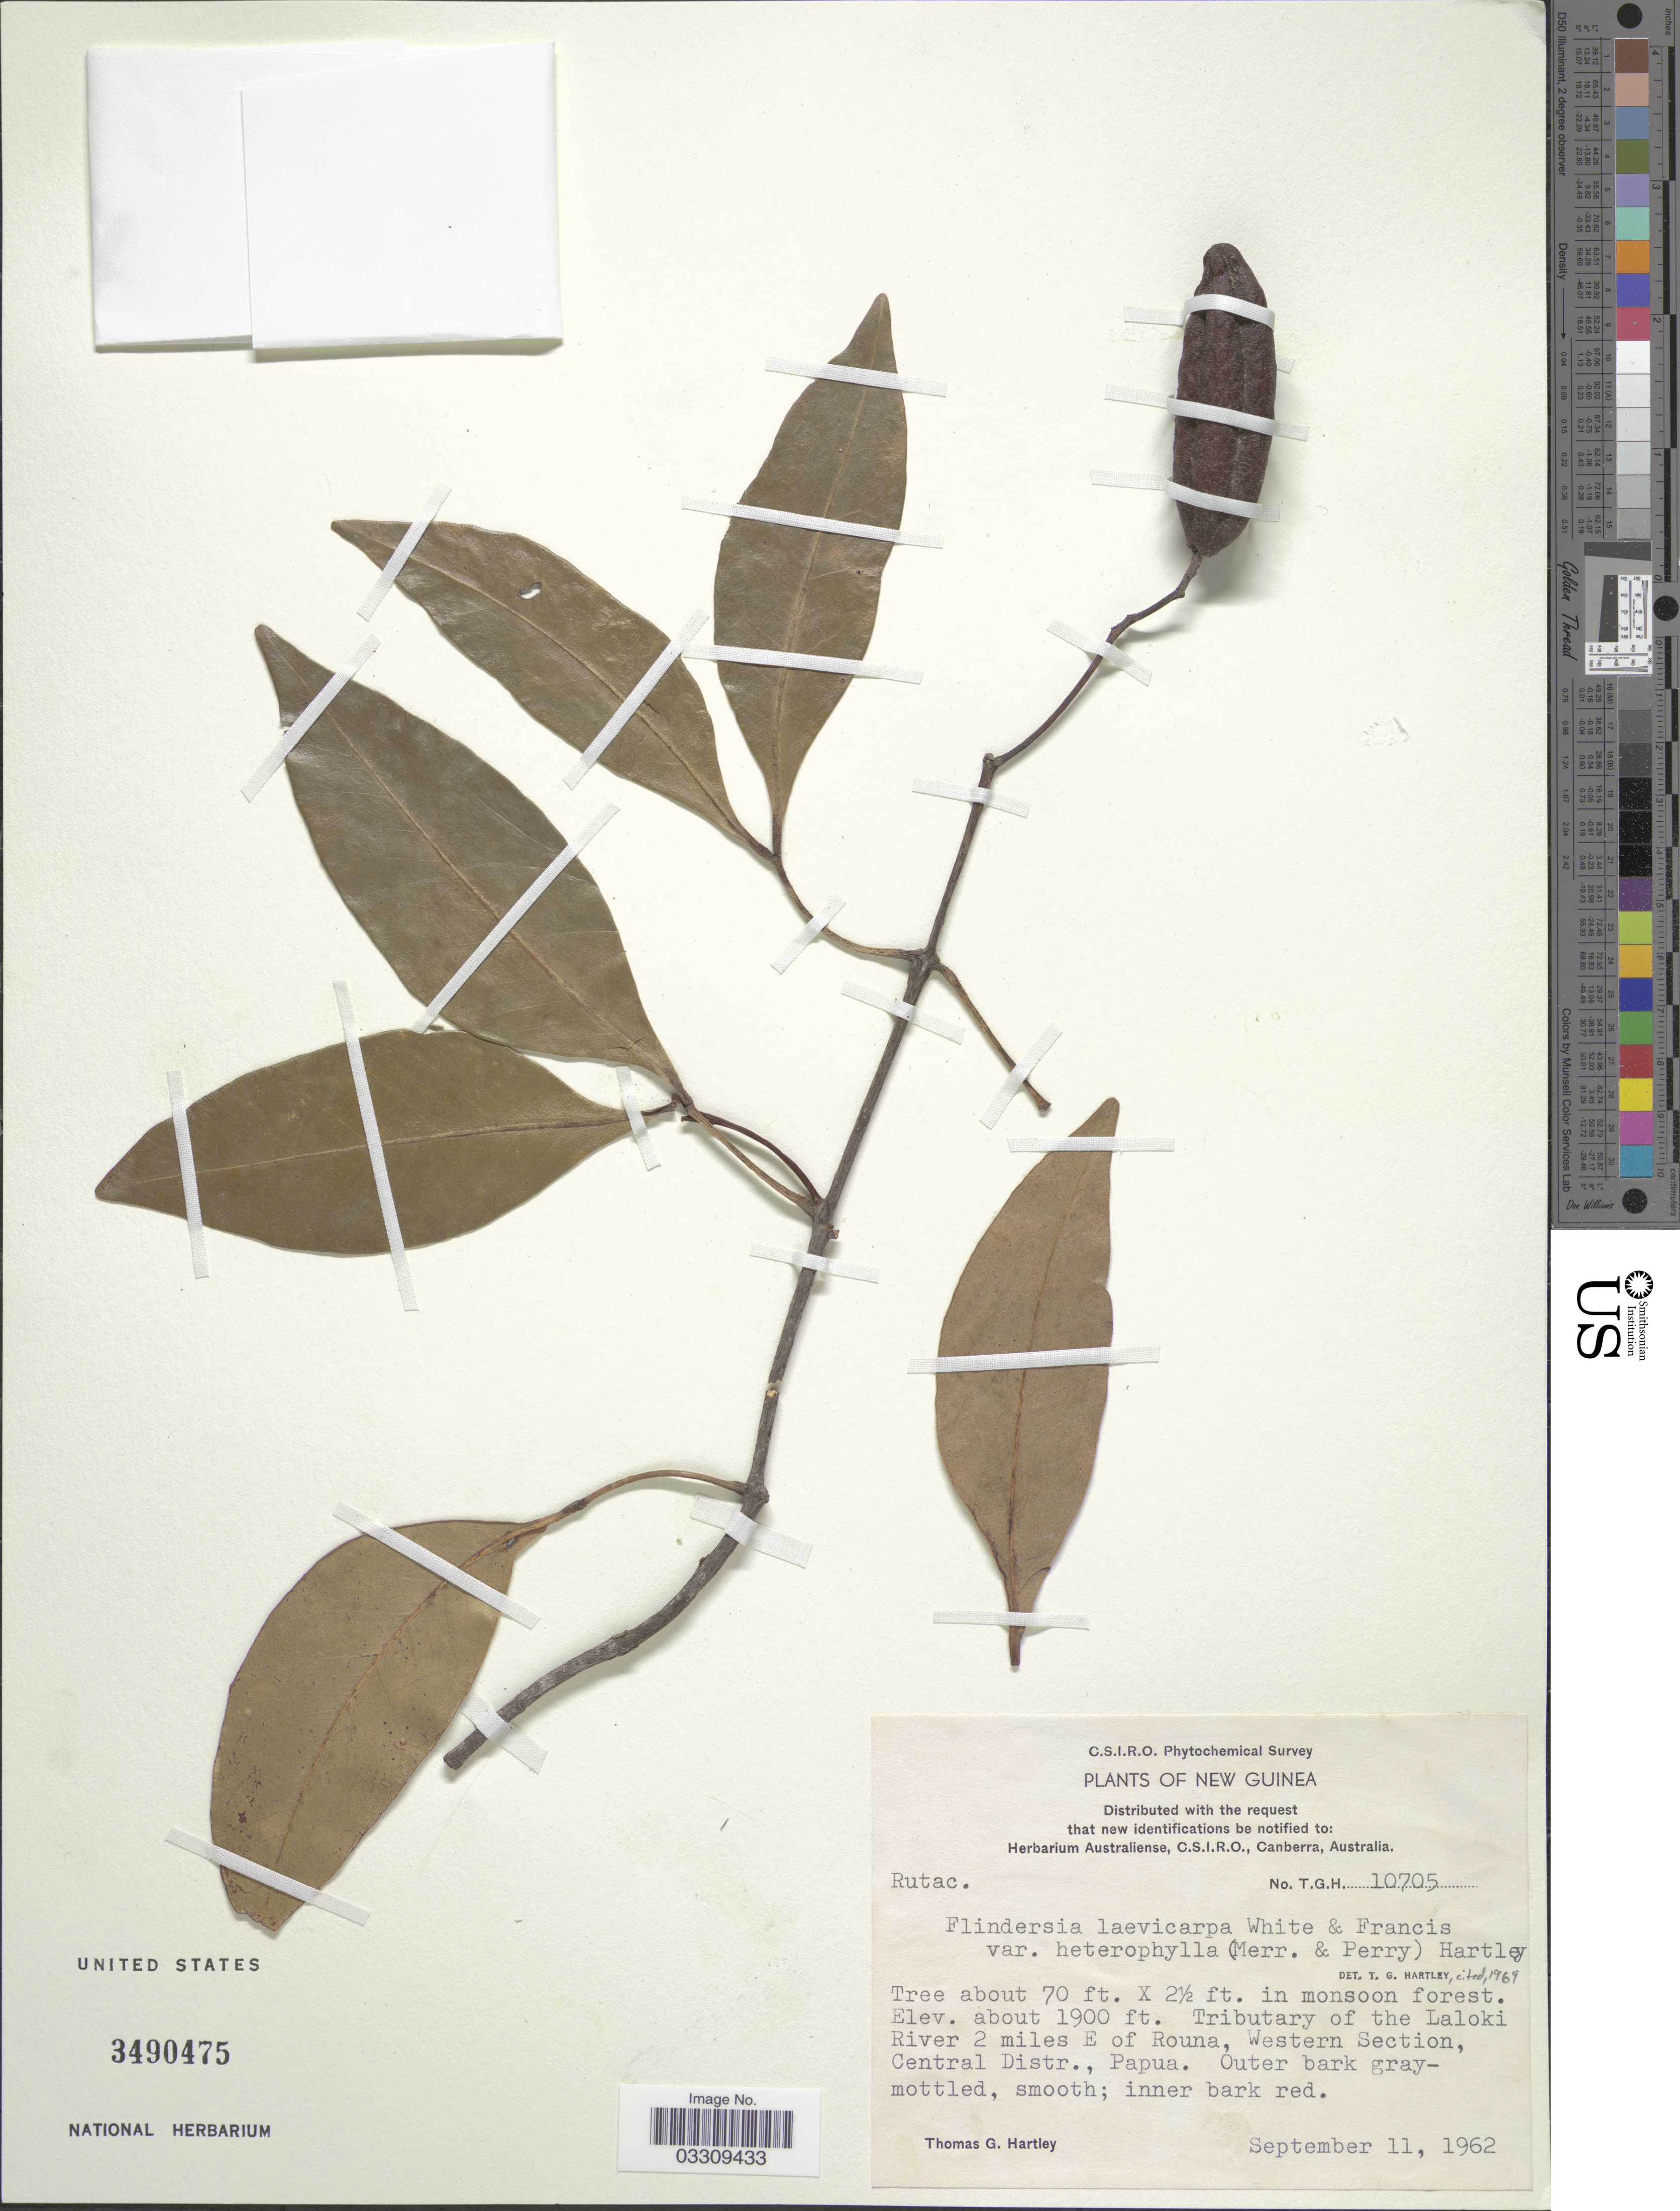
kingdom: Plantae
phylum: Tracheophyta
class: Magnoliopsida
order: Sapindales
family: Rutaceae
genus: Flindersia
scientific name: Flindersia laevicarpa var. heterophylla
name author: (Merr. & L.M. Perry) T.G. Hartley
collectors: T. G. Hartley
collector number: T.G.H.10705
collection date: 1962-09-11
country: Papua New Guinea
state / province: Central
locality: New Guinea. Tributary of the Laloki River 2 miles E of Rouna, Western Section, Central Distr., Papua.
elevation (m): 579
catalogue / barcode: US 3490475